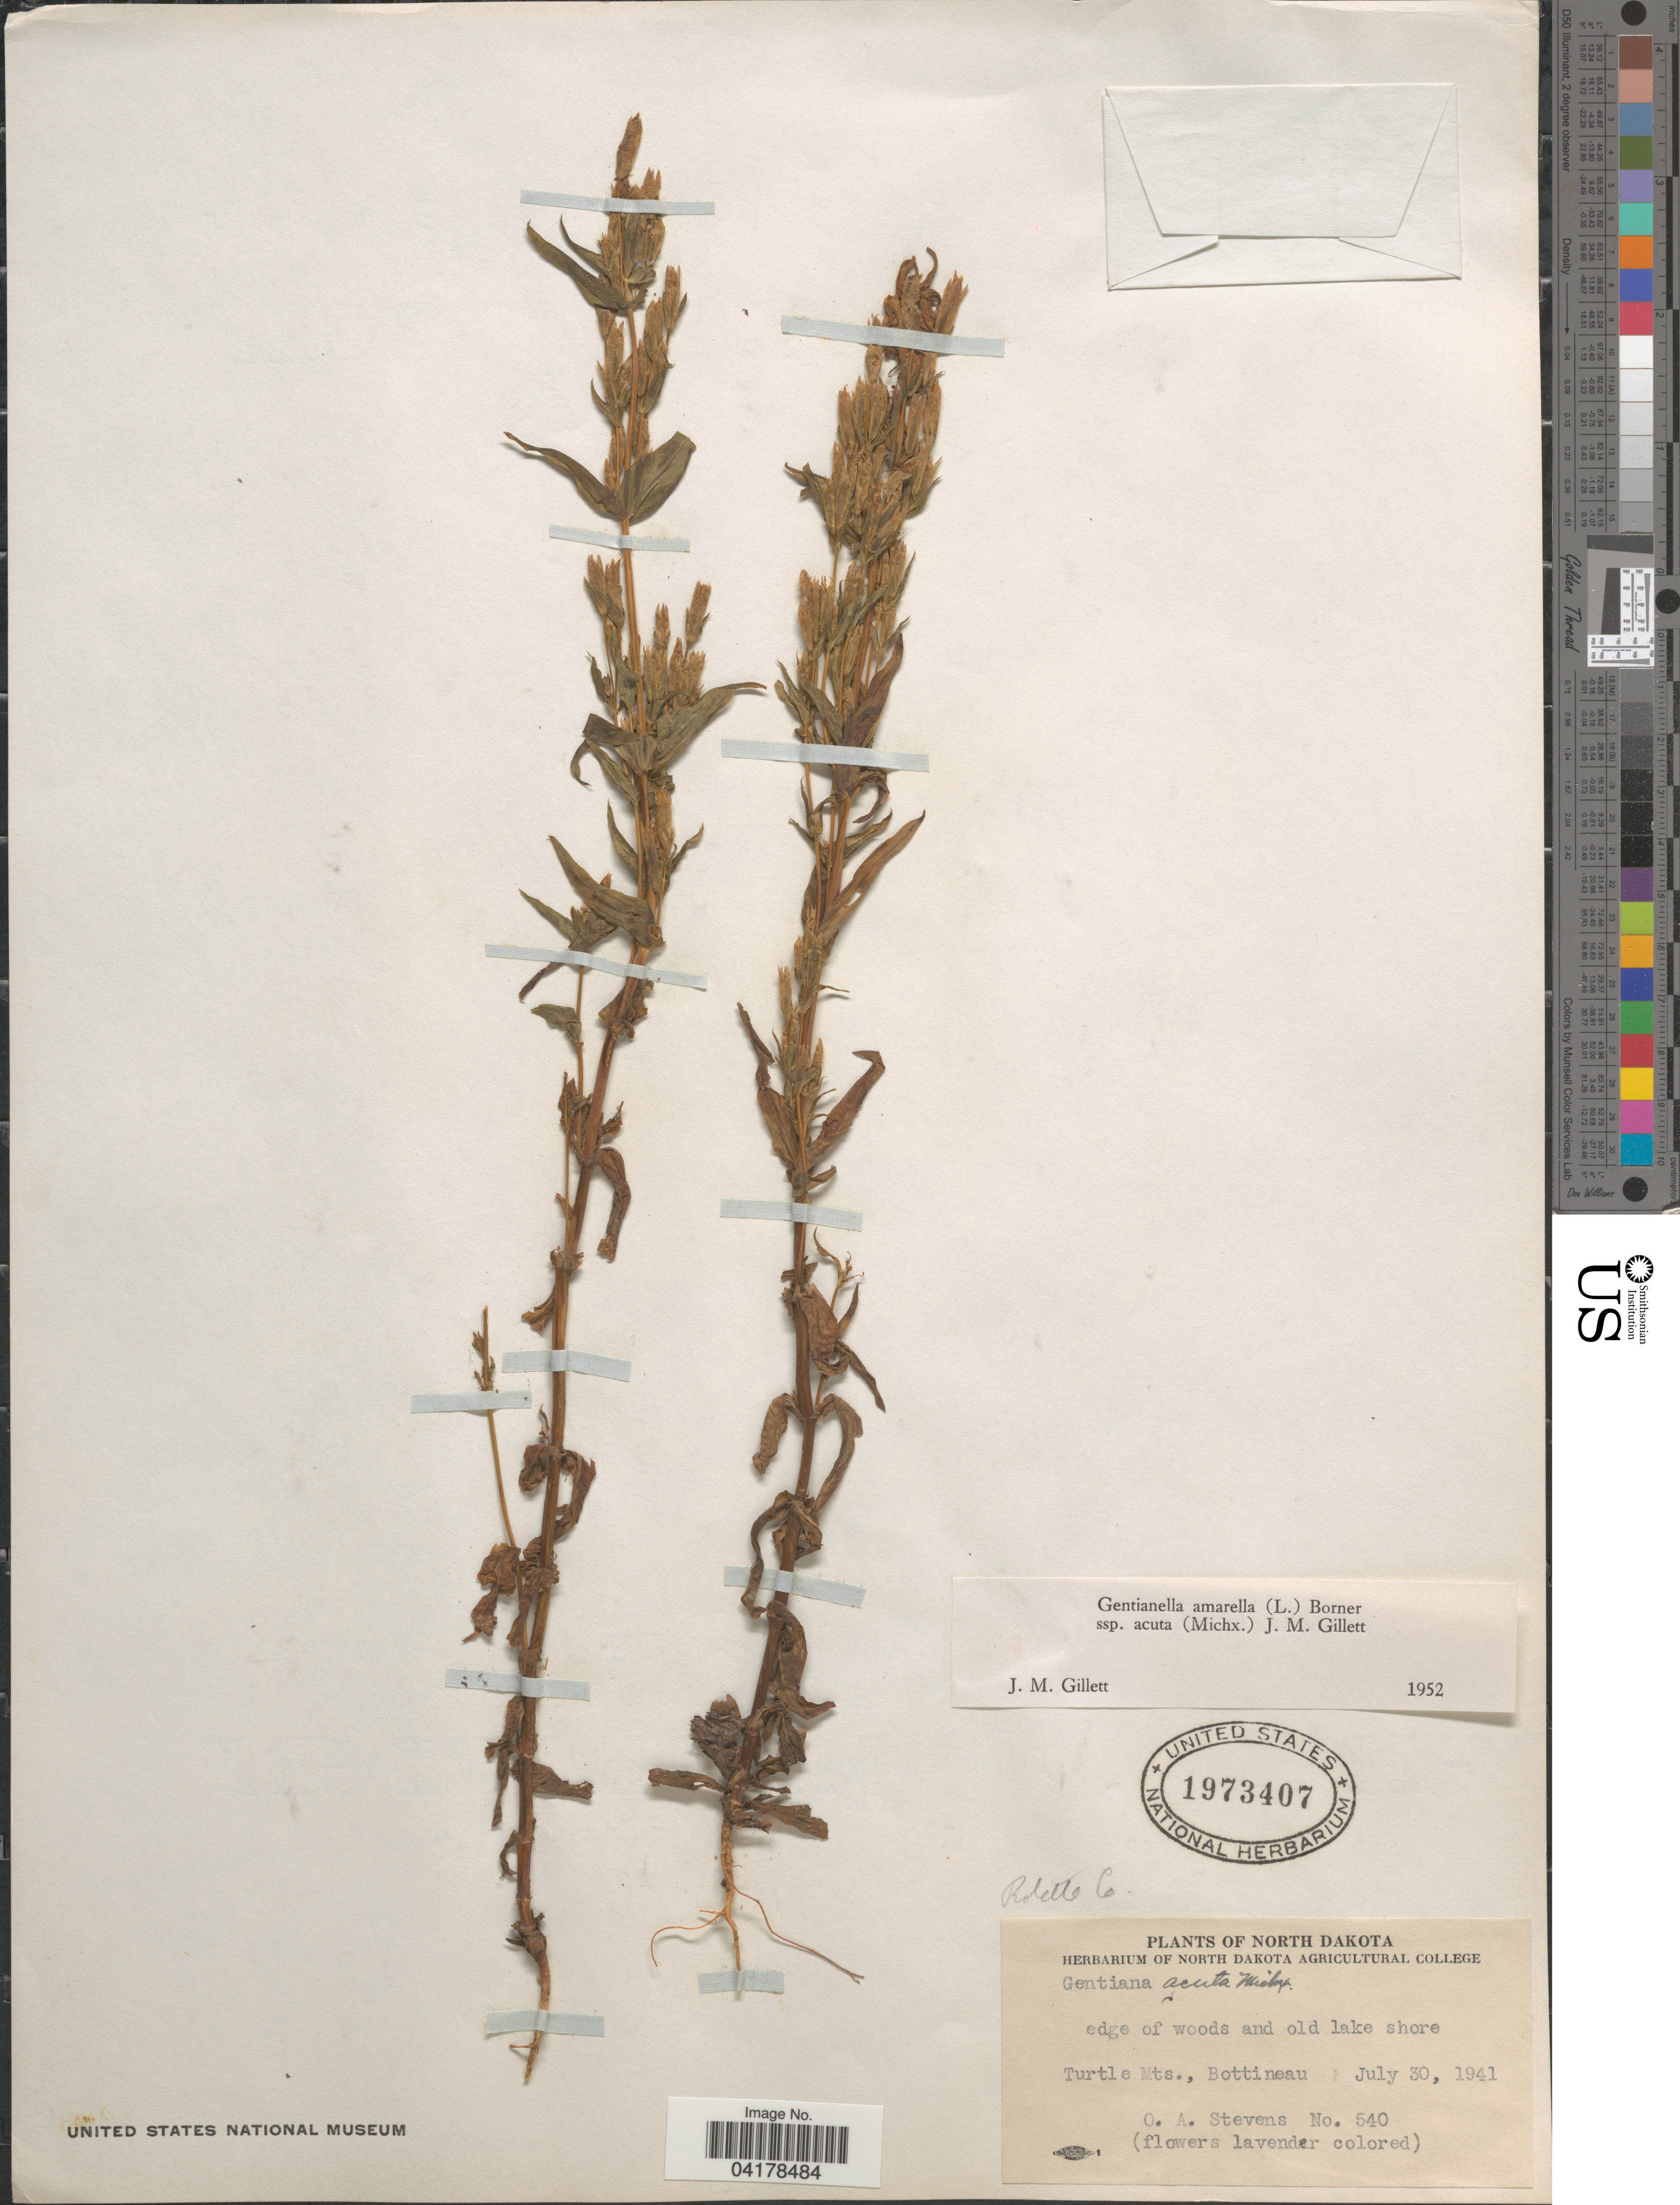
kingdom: Plantae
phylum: Tracheophyta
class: Magnoliopsida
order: Gentianales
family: Gentianaceae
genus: Gentianella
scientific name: Gentianella amarella subsp. acuta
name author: (Michx.) J.M. Gillett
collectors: O. A. Stevens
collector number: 540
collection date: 1941-07-30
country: United States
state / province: North Dakota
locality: Rolette Co. Turtle Mts., Bottineau.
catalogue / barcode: US 1973407